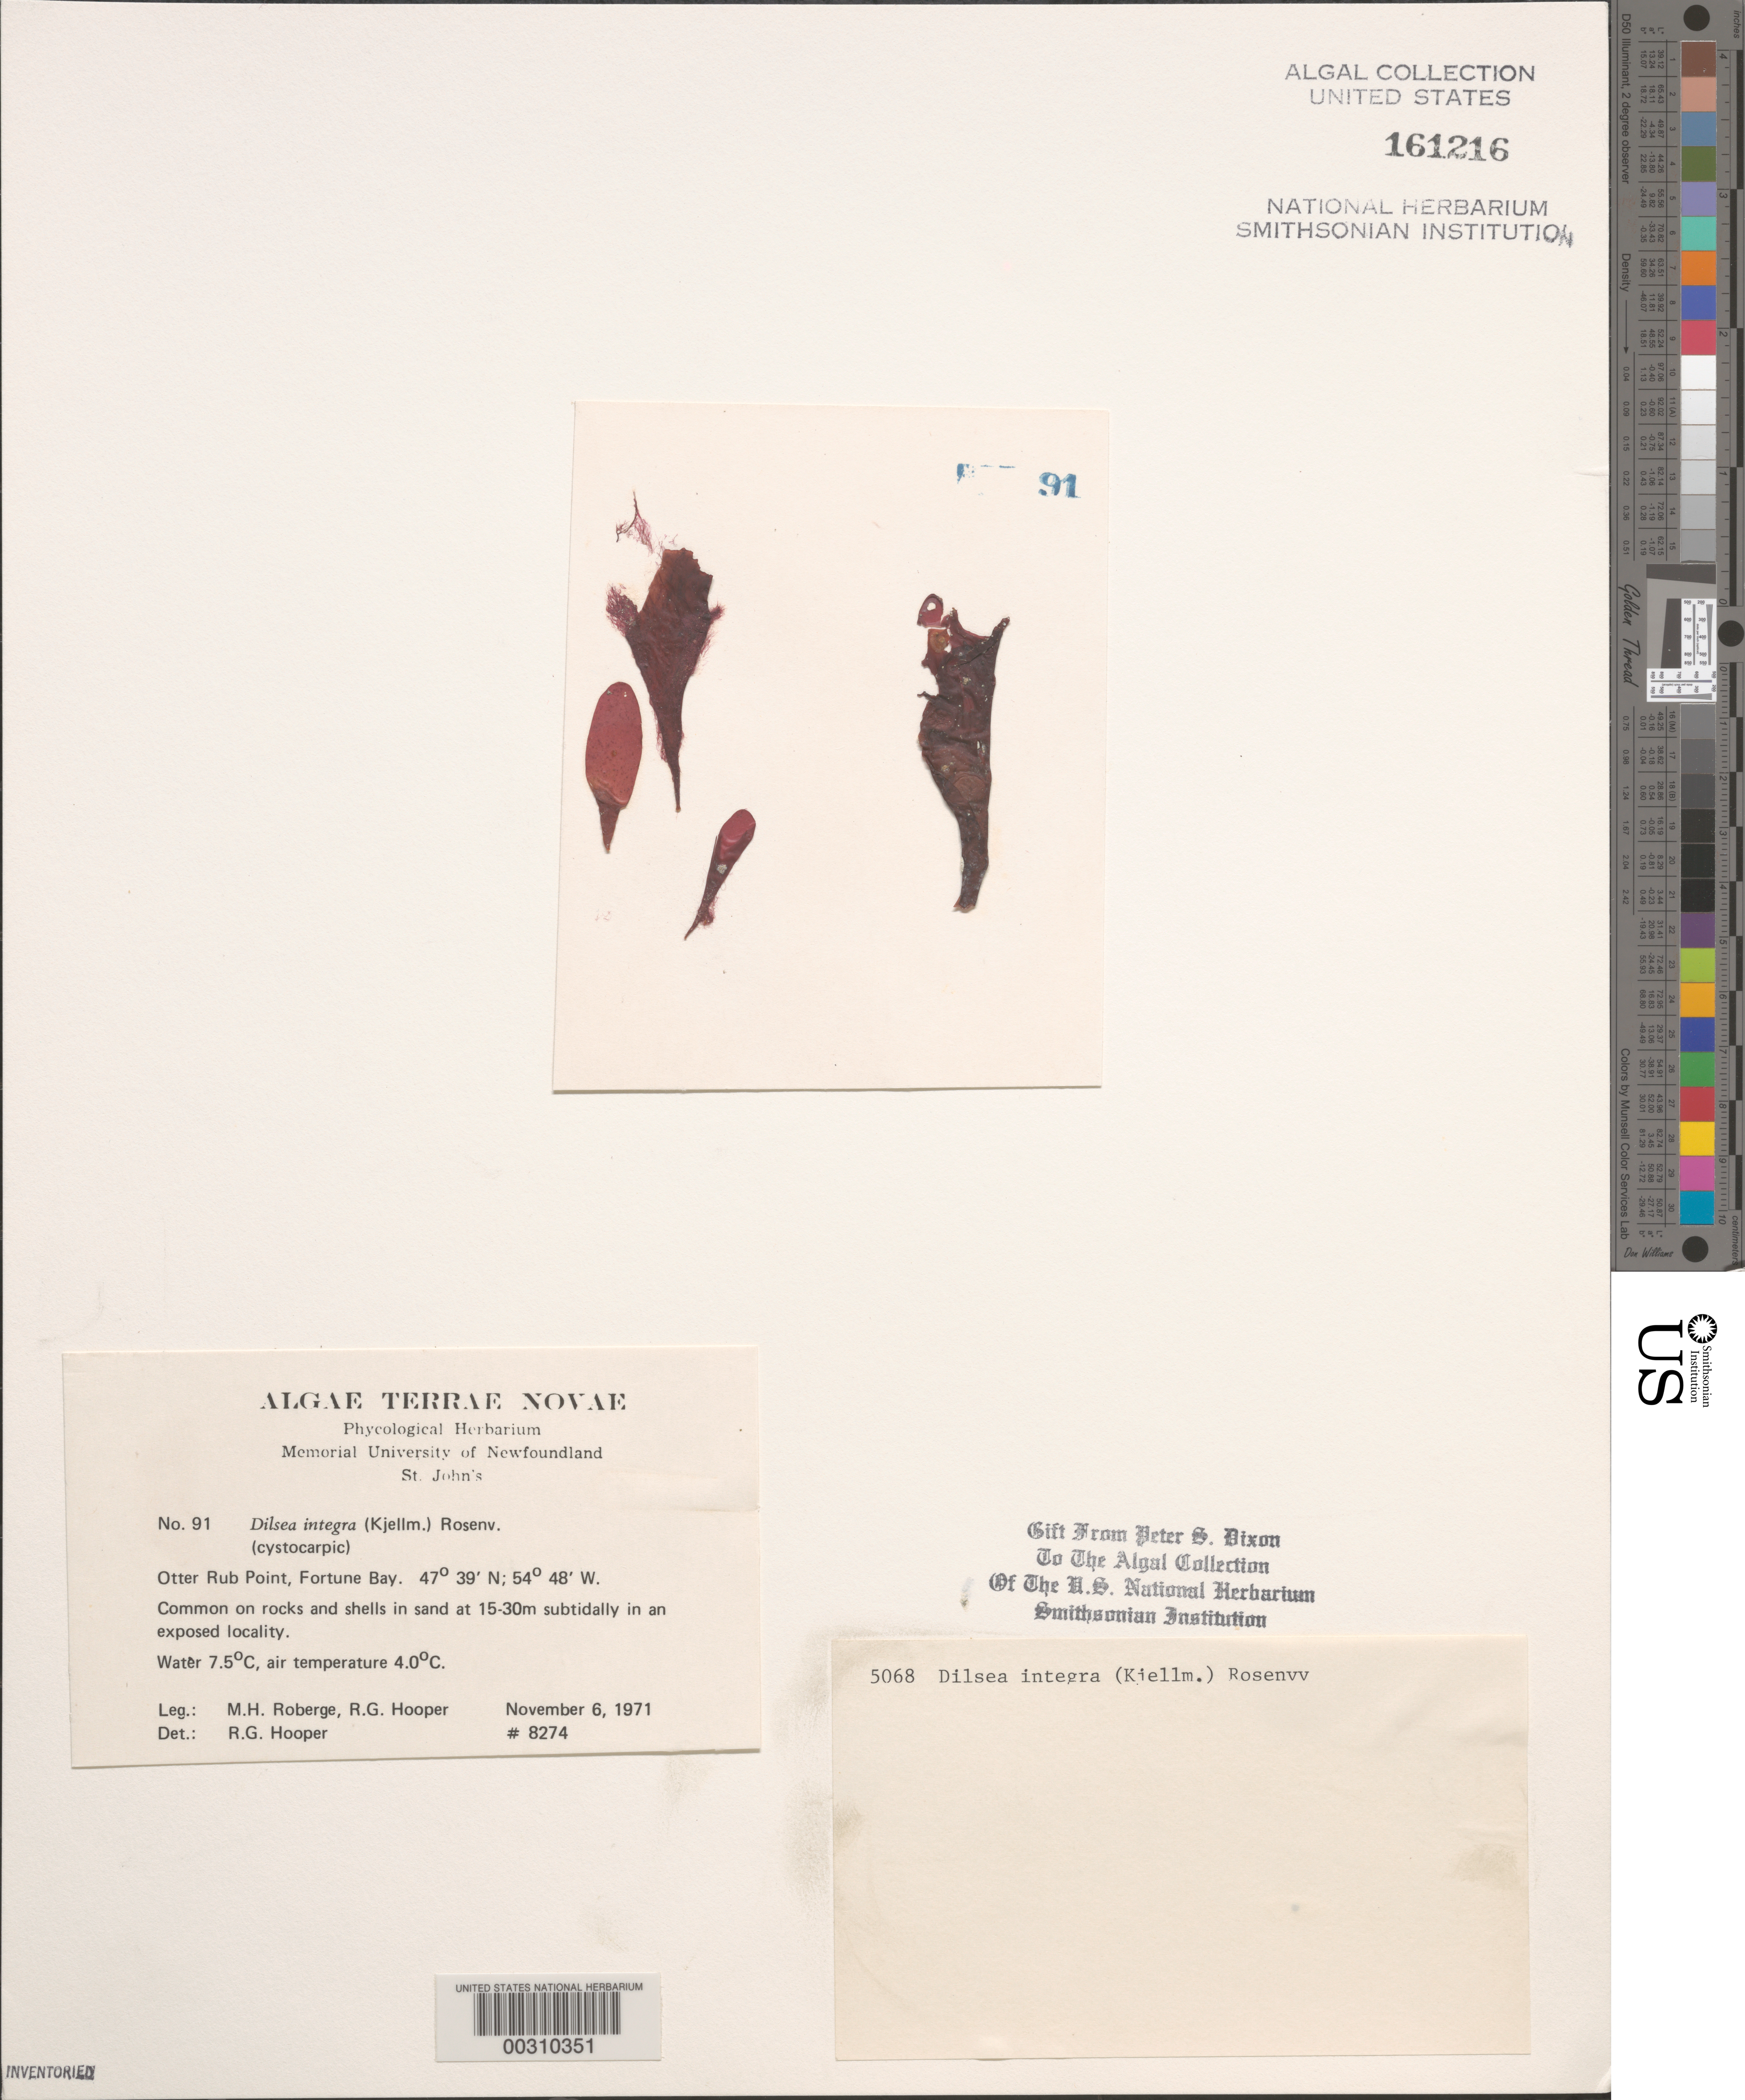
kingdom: Plantae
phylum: Rhodophyta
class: Florideophyceae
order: Gigartinales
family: Dumontiaceae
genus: Dilsea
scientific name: Dilsea socialis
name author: (Postels & Rupr.) Perestenko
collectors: M. Roberge & R. G. Hooper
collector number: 8274 & PSD 5068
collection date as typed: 06 Nov 1971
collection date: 1971-11-06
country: Canada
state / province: Newfoundland and Labrador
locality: Otter Rub Point, Fortune Bay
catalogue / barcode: US 161216